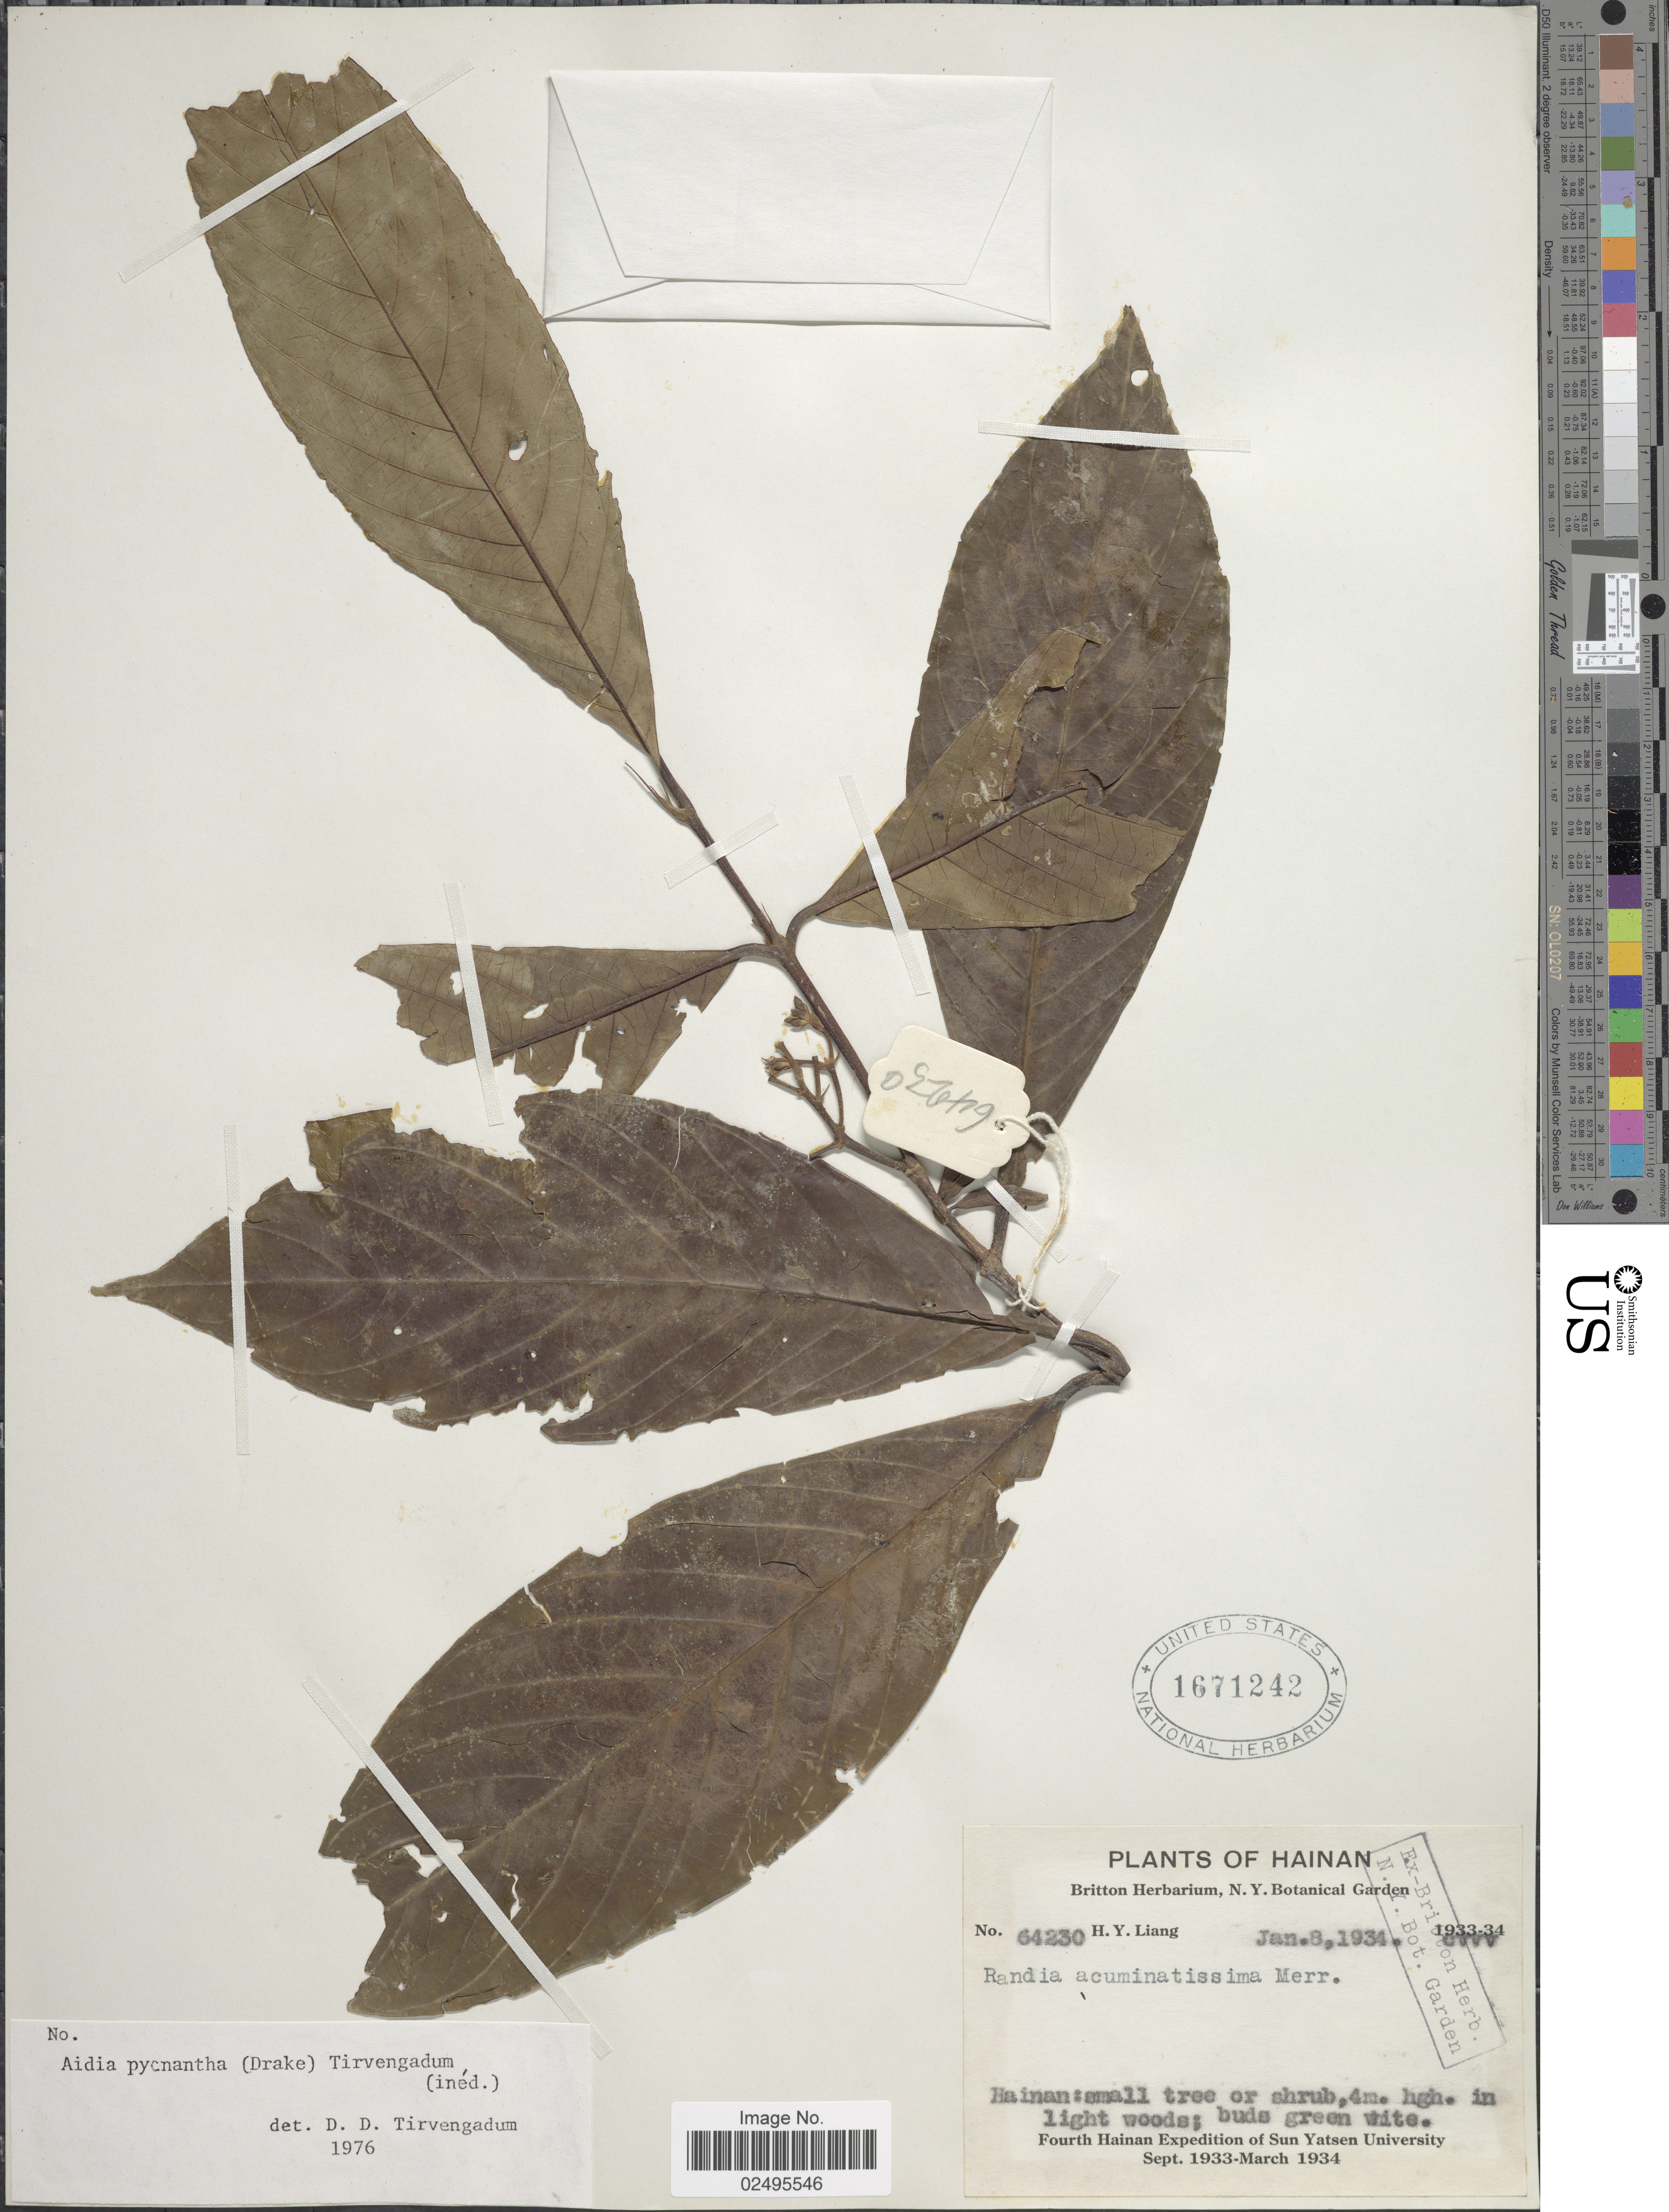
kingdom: Plantae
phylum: Tracheophyta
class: Magnoliopsida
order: Gentianales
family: Rubiaceae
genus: Aidia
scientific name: Aidia pycnantha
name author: (Drake) Tirveng.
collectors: H. Y. Liang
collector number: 64230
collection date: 1934-01-08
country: China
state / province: Hainan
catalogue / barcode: US 1671242